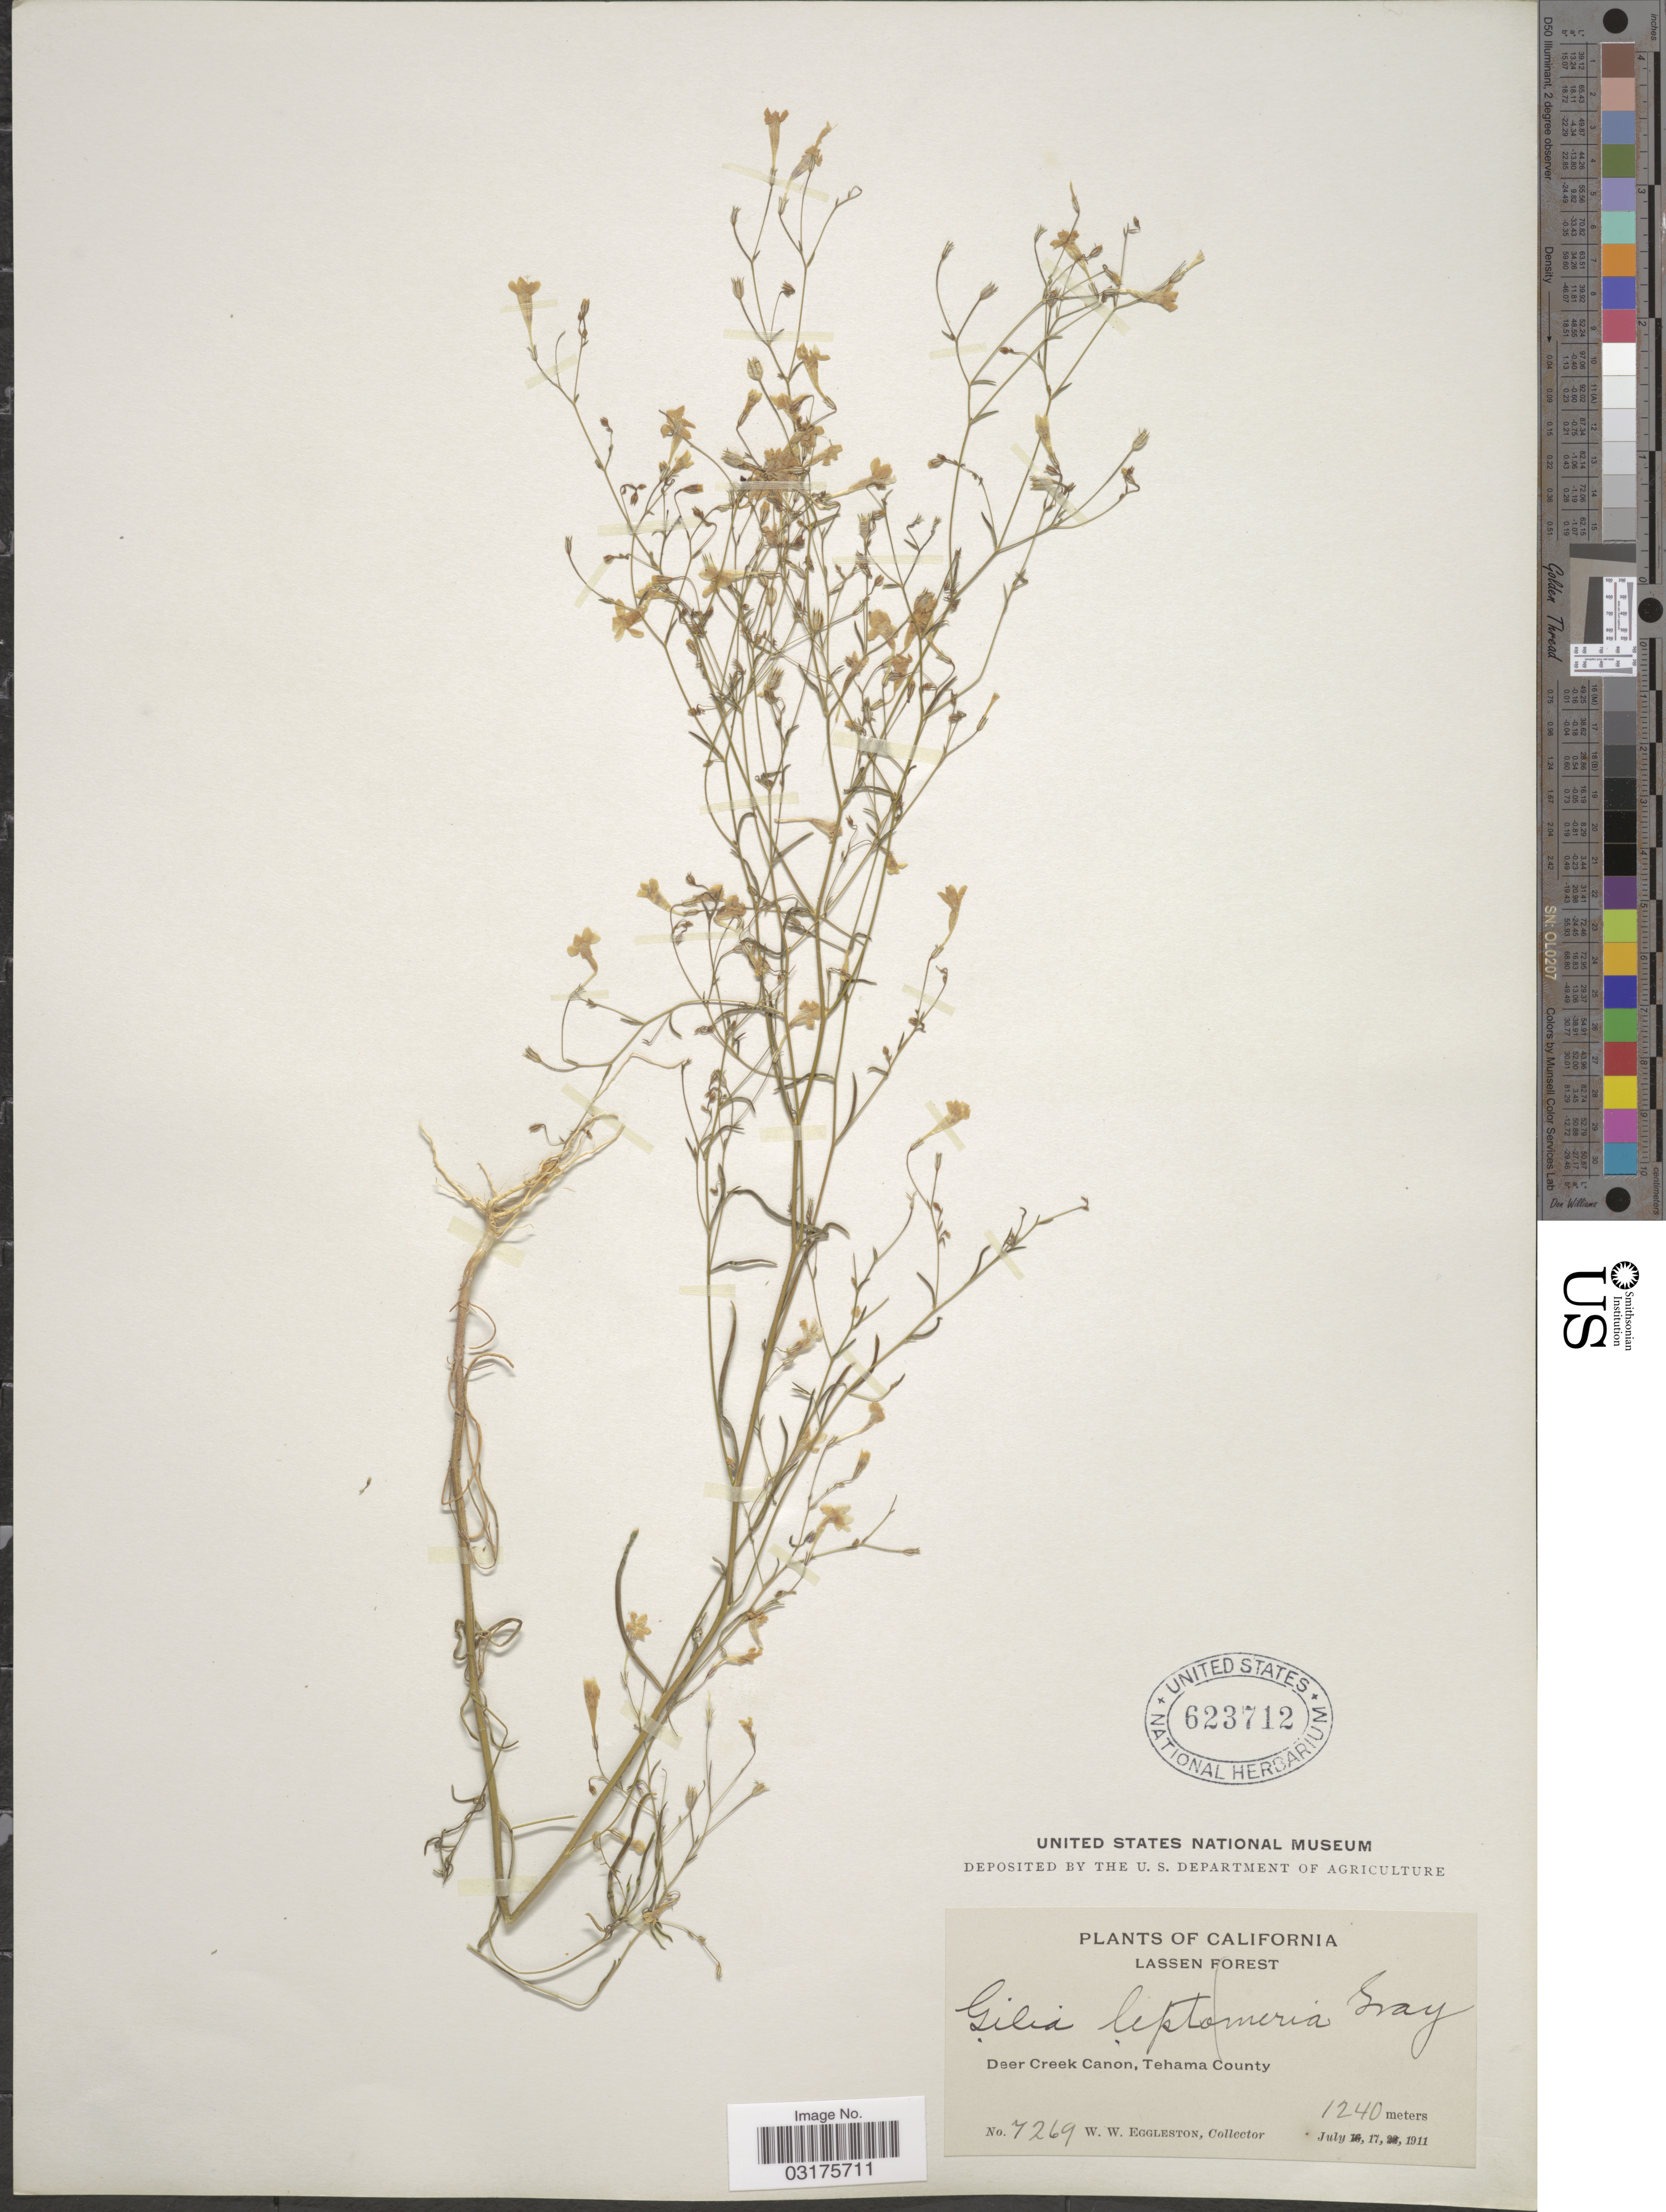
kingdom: Plantae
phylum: Tracheophyta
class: Magnoliopsida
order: Ericales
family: Polemoniaceae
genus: Navarretia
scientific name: Navarretia leptalea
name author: (A. Gray) L.A. Johnson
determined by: Strong, Mark T., (BOT), Smithsonian Institution - National Museum of Natural History (UNITED STATES)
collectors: W. W. Eggleston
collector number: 7269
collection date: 1911-07-17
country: United States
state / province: California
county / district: Tehama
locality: Deer Creek Canon, Tehama County.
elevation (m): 1240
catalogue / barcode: US 623712